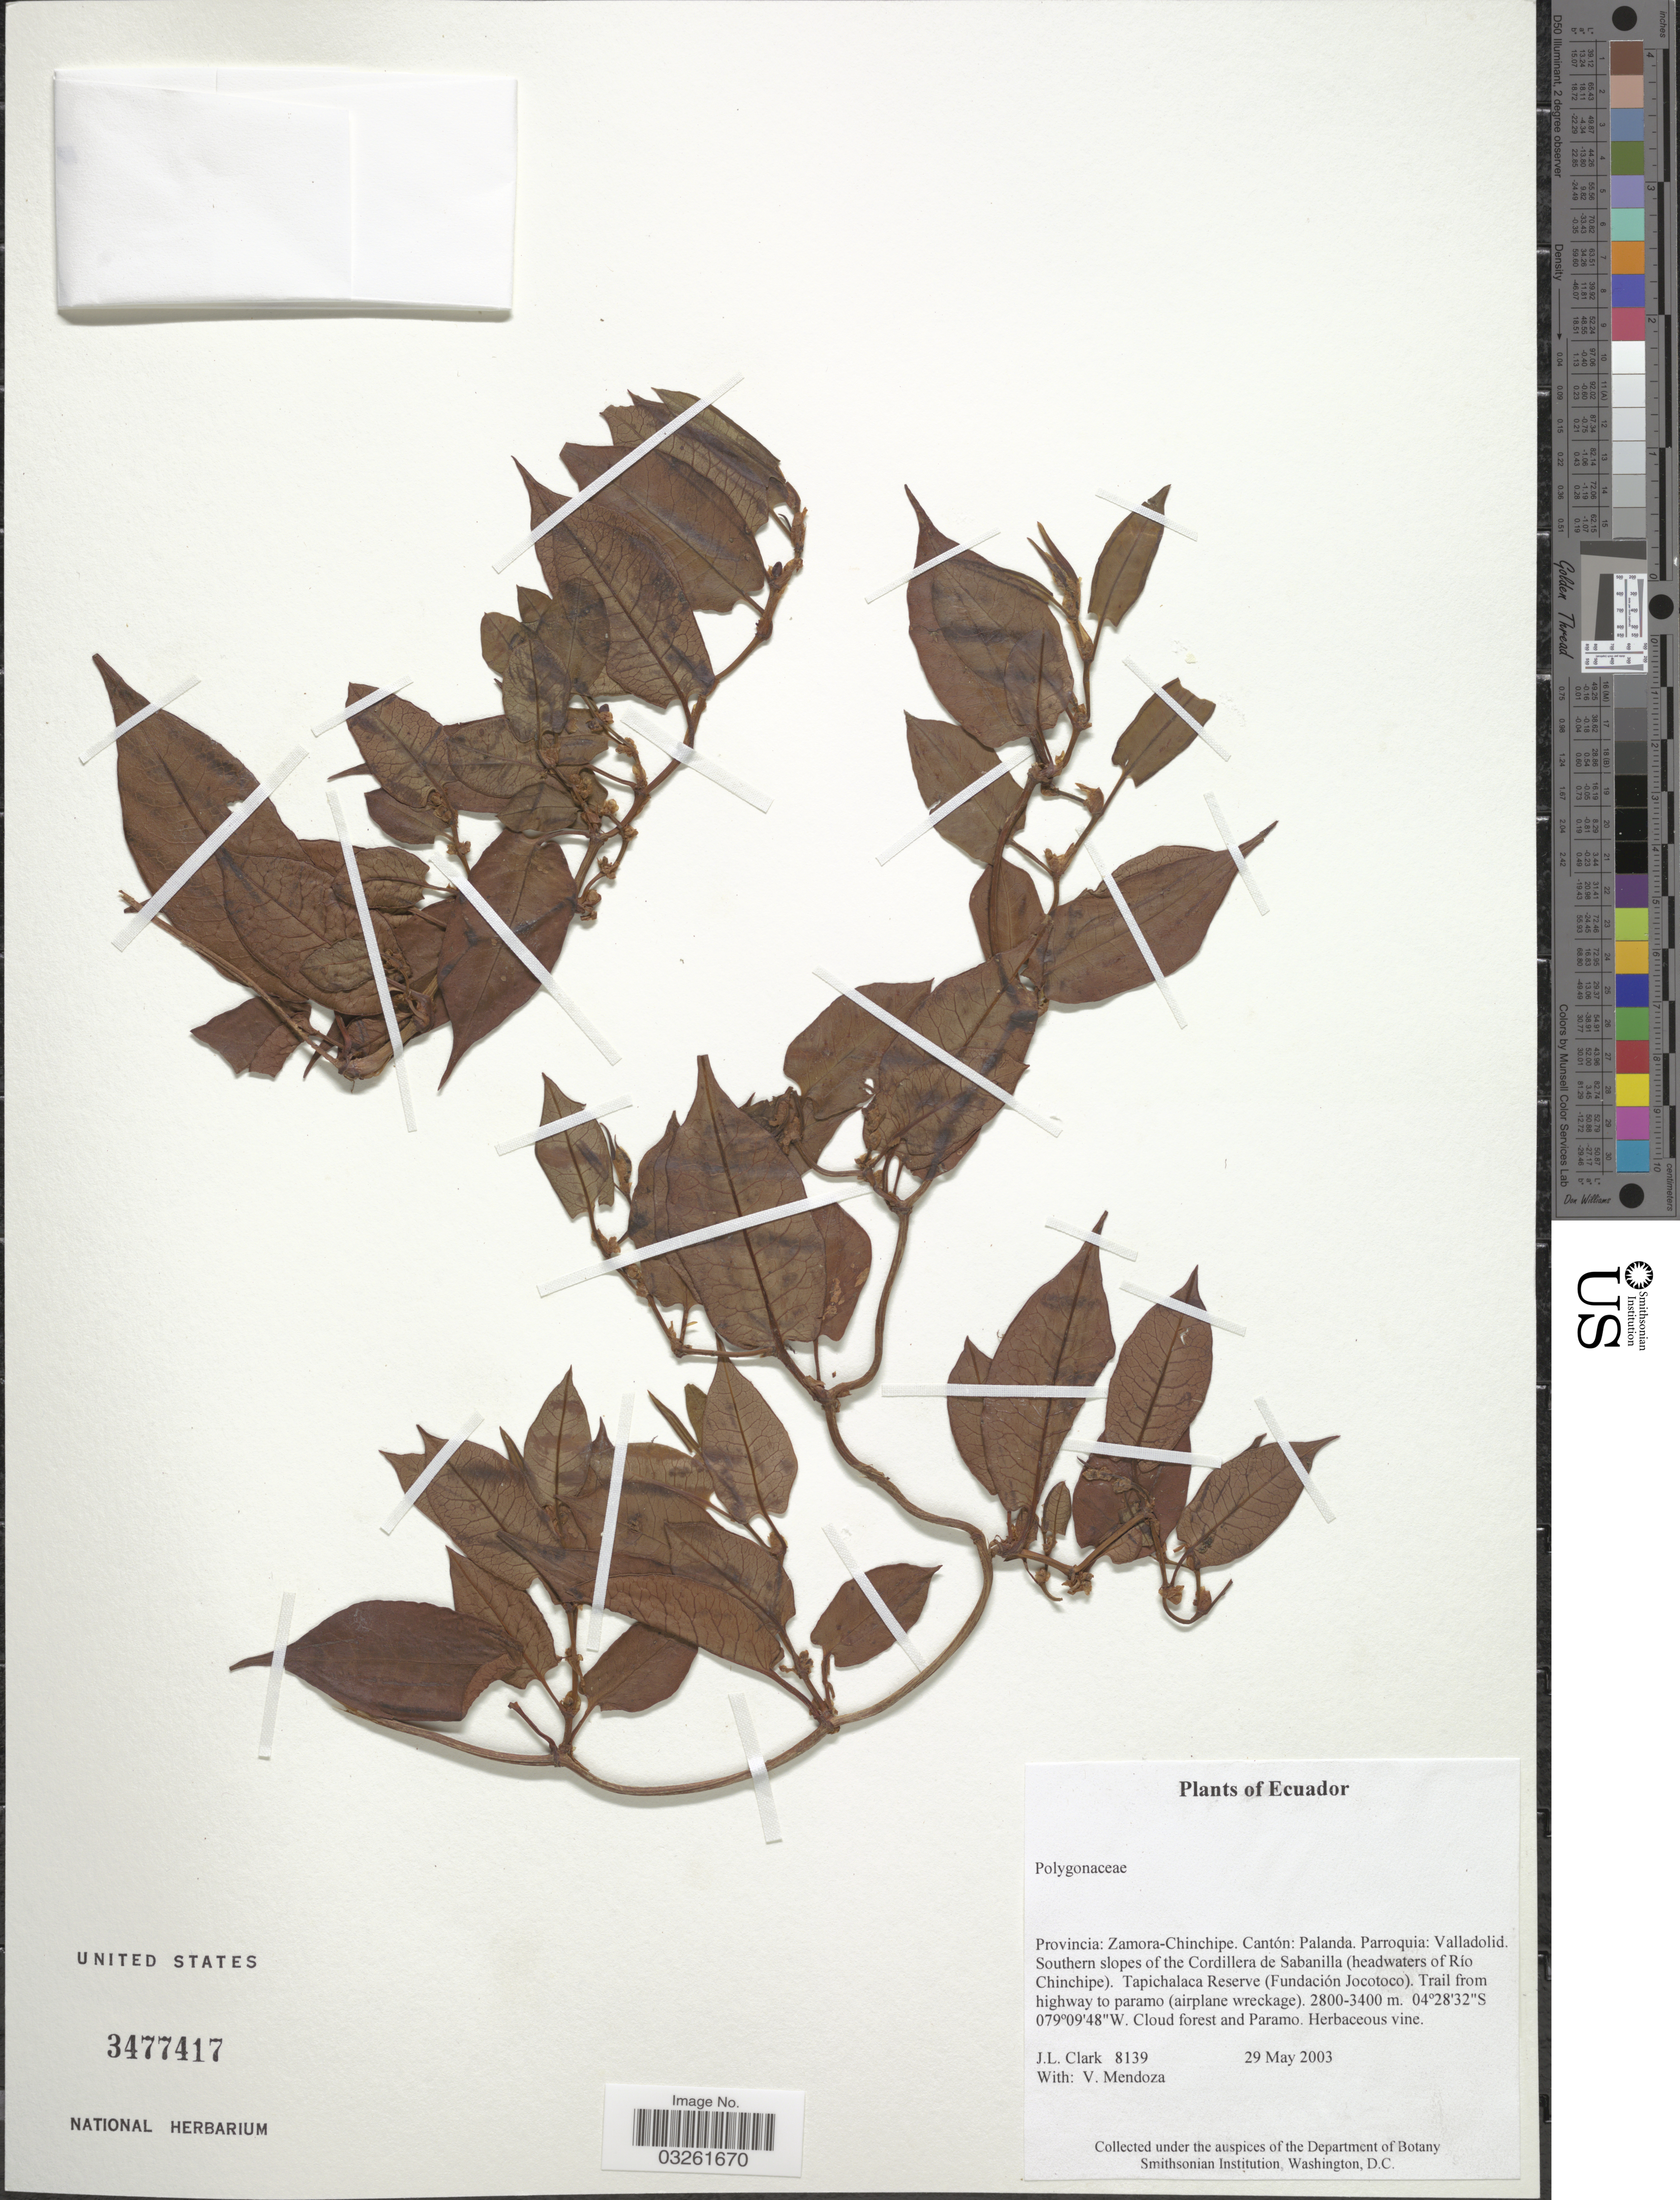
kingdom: Plantae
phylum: Tracheophyta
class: Magnoliopsida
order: Caryophyllales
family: Polygonaceae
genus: Muehlenbeckia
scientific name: Muehlenbeckia sp.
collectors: J. L. Clark & V. Mendoza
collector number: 8139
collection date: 2003-05-29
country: Ecuador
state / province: Zamora-Chinchipe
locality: Cantón: Palanda. Parroquia: Valladolid. Southern slopes of the Cordillera de Sabanilla (headwaters of Río Chinchipe). Tapichalaca Reserve (Fundación Jocotoco). Trail from highway to paramo (airplane wreckage).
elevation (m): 2800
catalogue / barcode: US 3477417